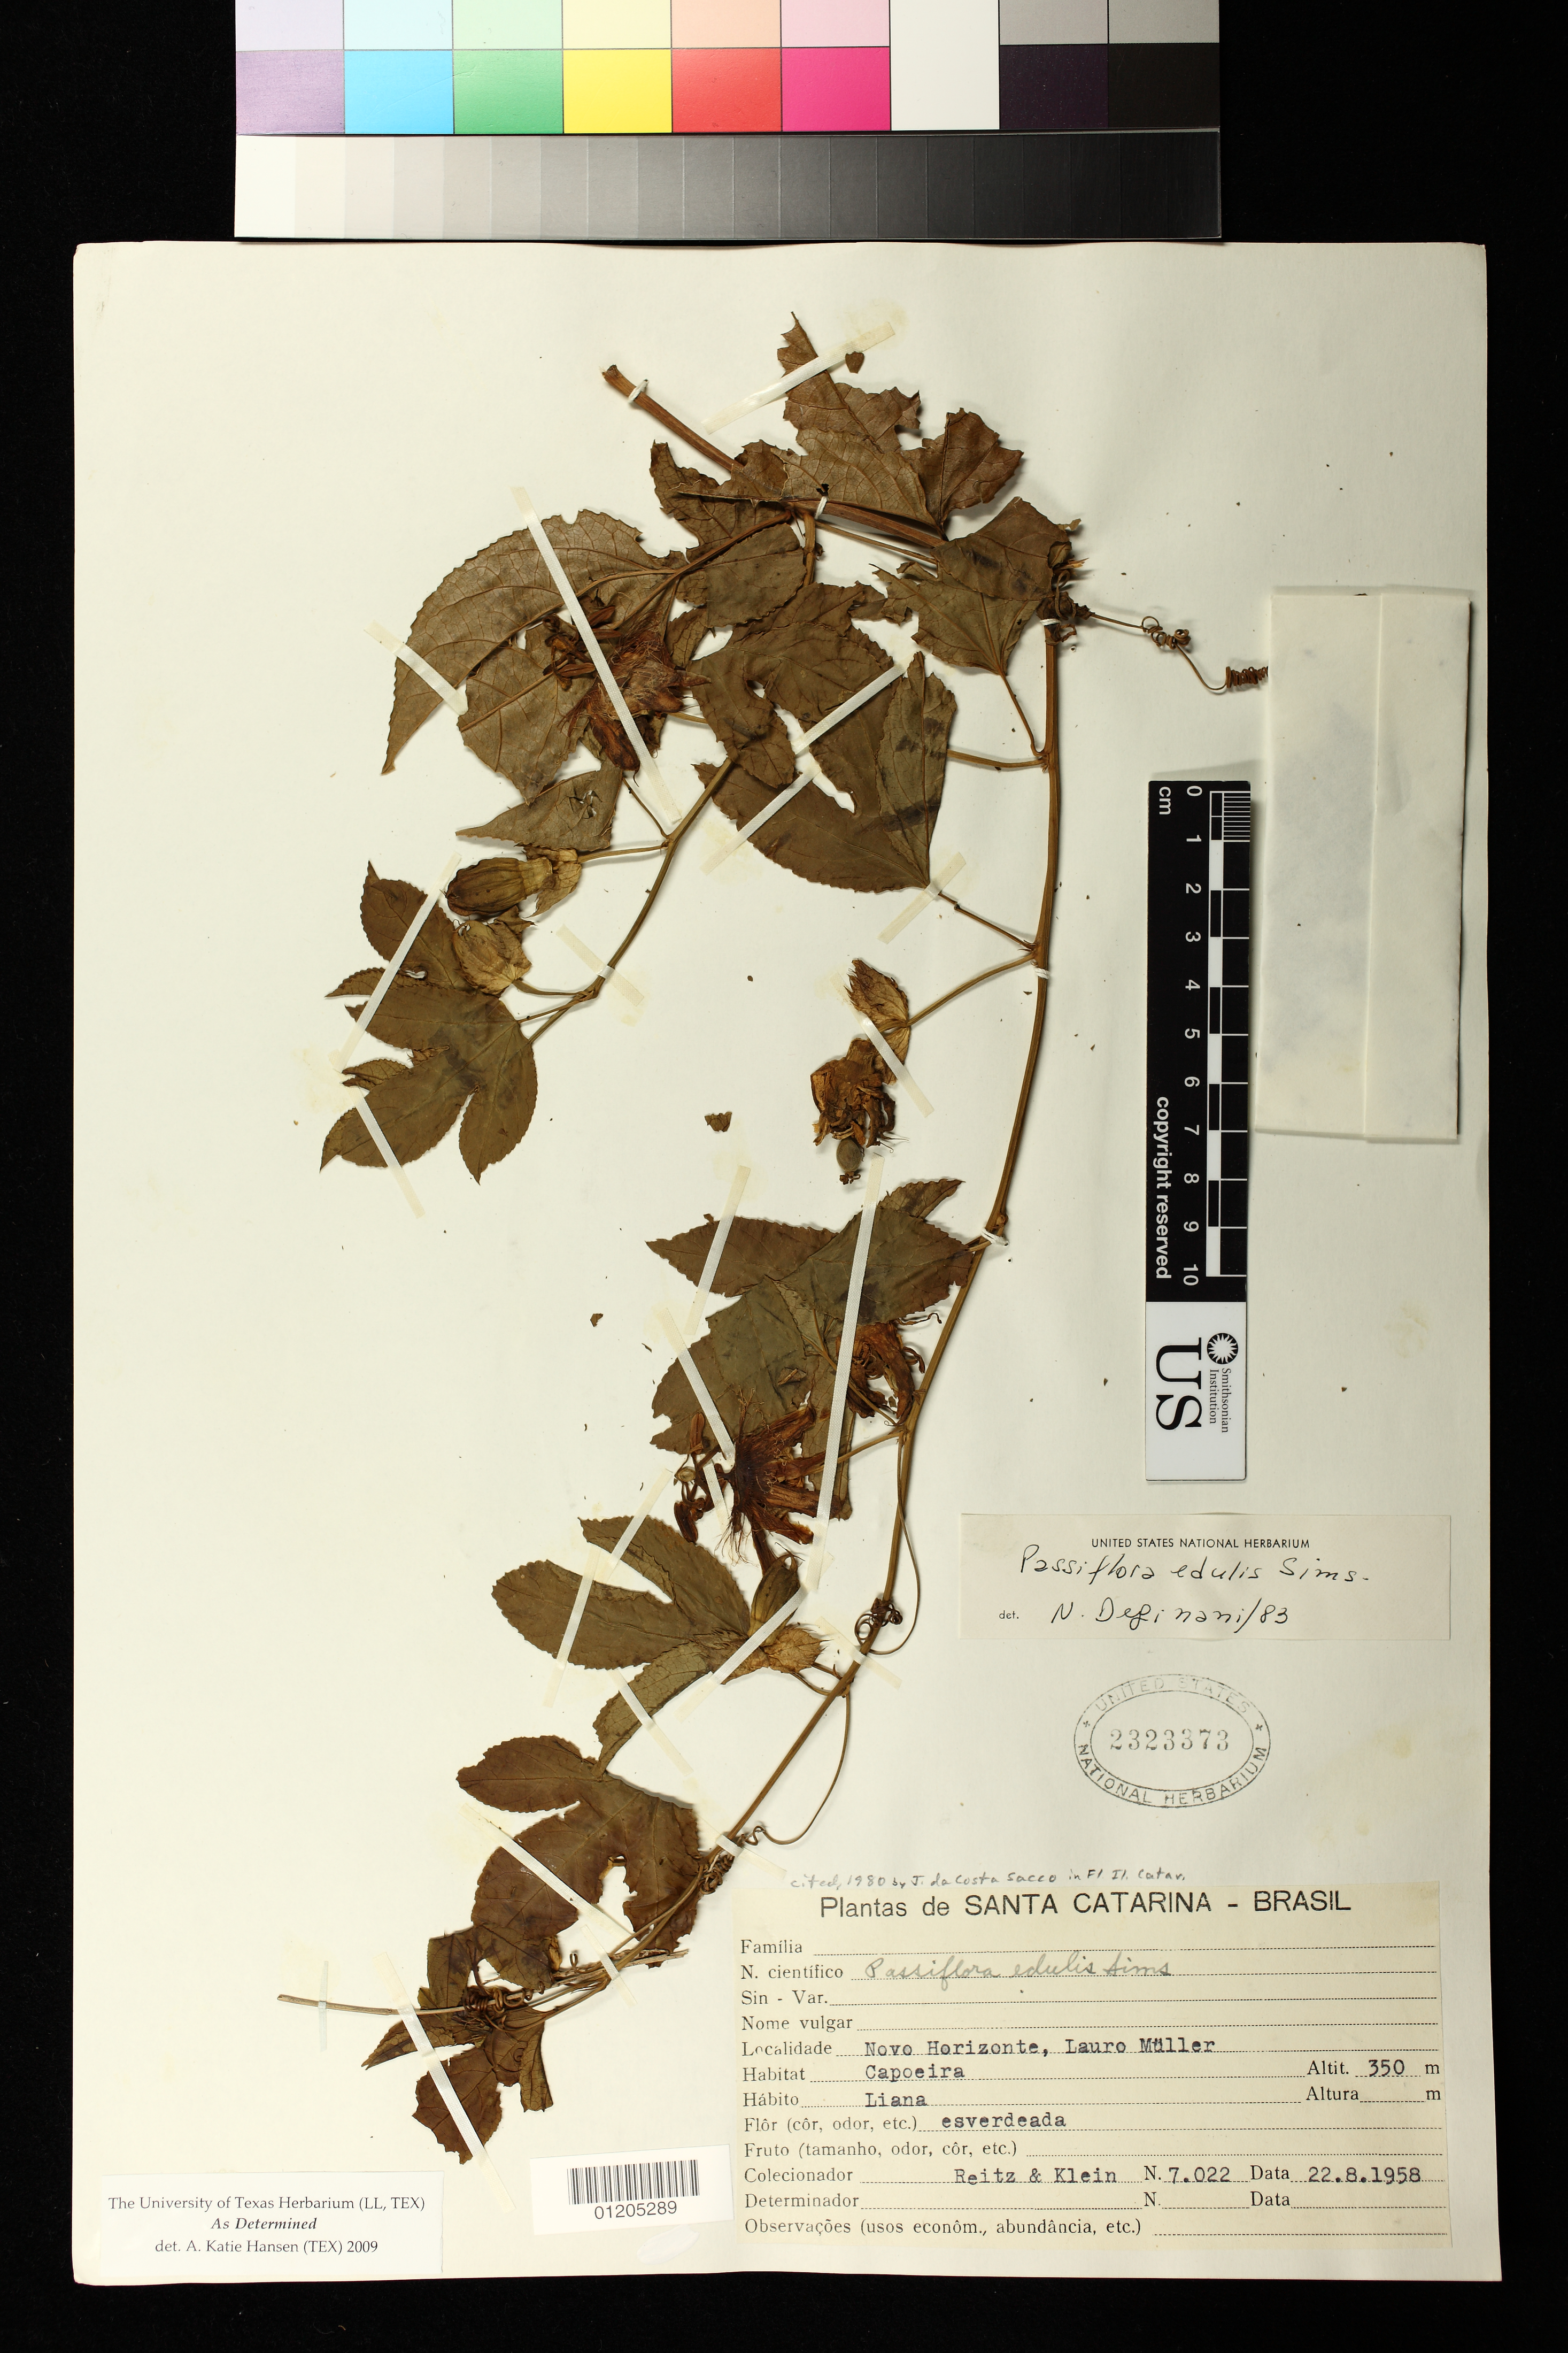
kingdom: Plantae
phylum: Tracheophyta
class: Magnoliopsida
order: Malpighiales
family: Passifloraceae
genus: Passiflora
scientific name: Passiflora edulis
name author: Sims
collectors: -- Reitz & Klein, --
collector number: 7.022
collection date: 1958-08-22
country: Brazil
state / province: Santa Catarina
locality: Novo Horizonte, Lauro Muller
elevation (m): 350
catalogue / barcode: US 2323373